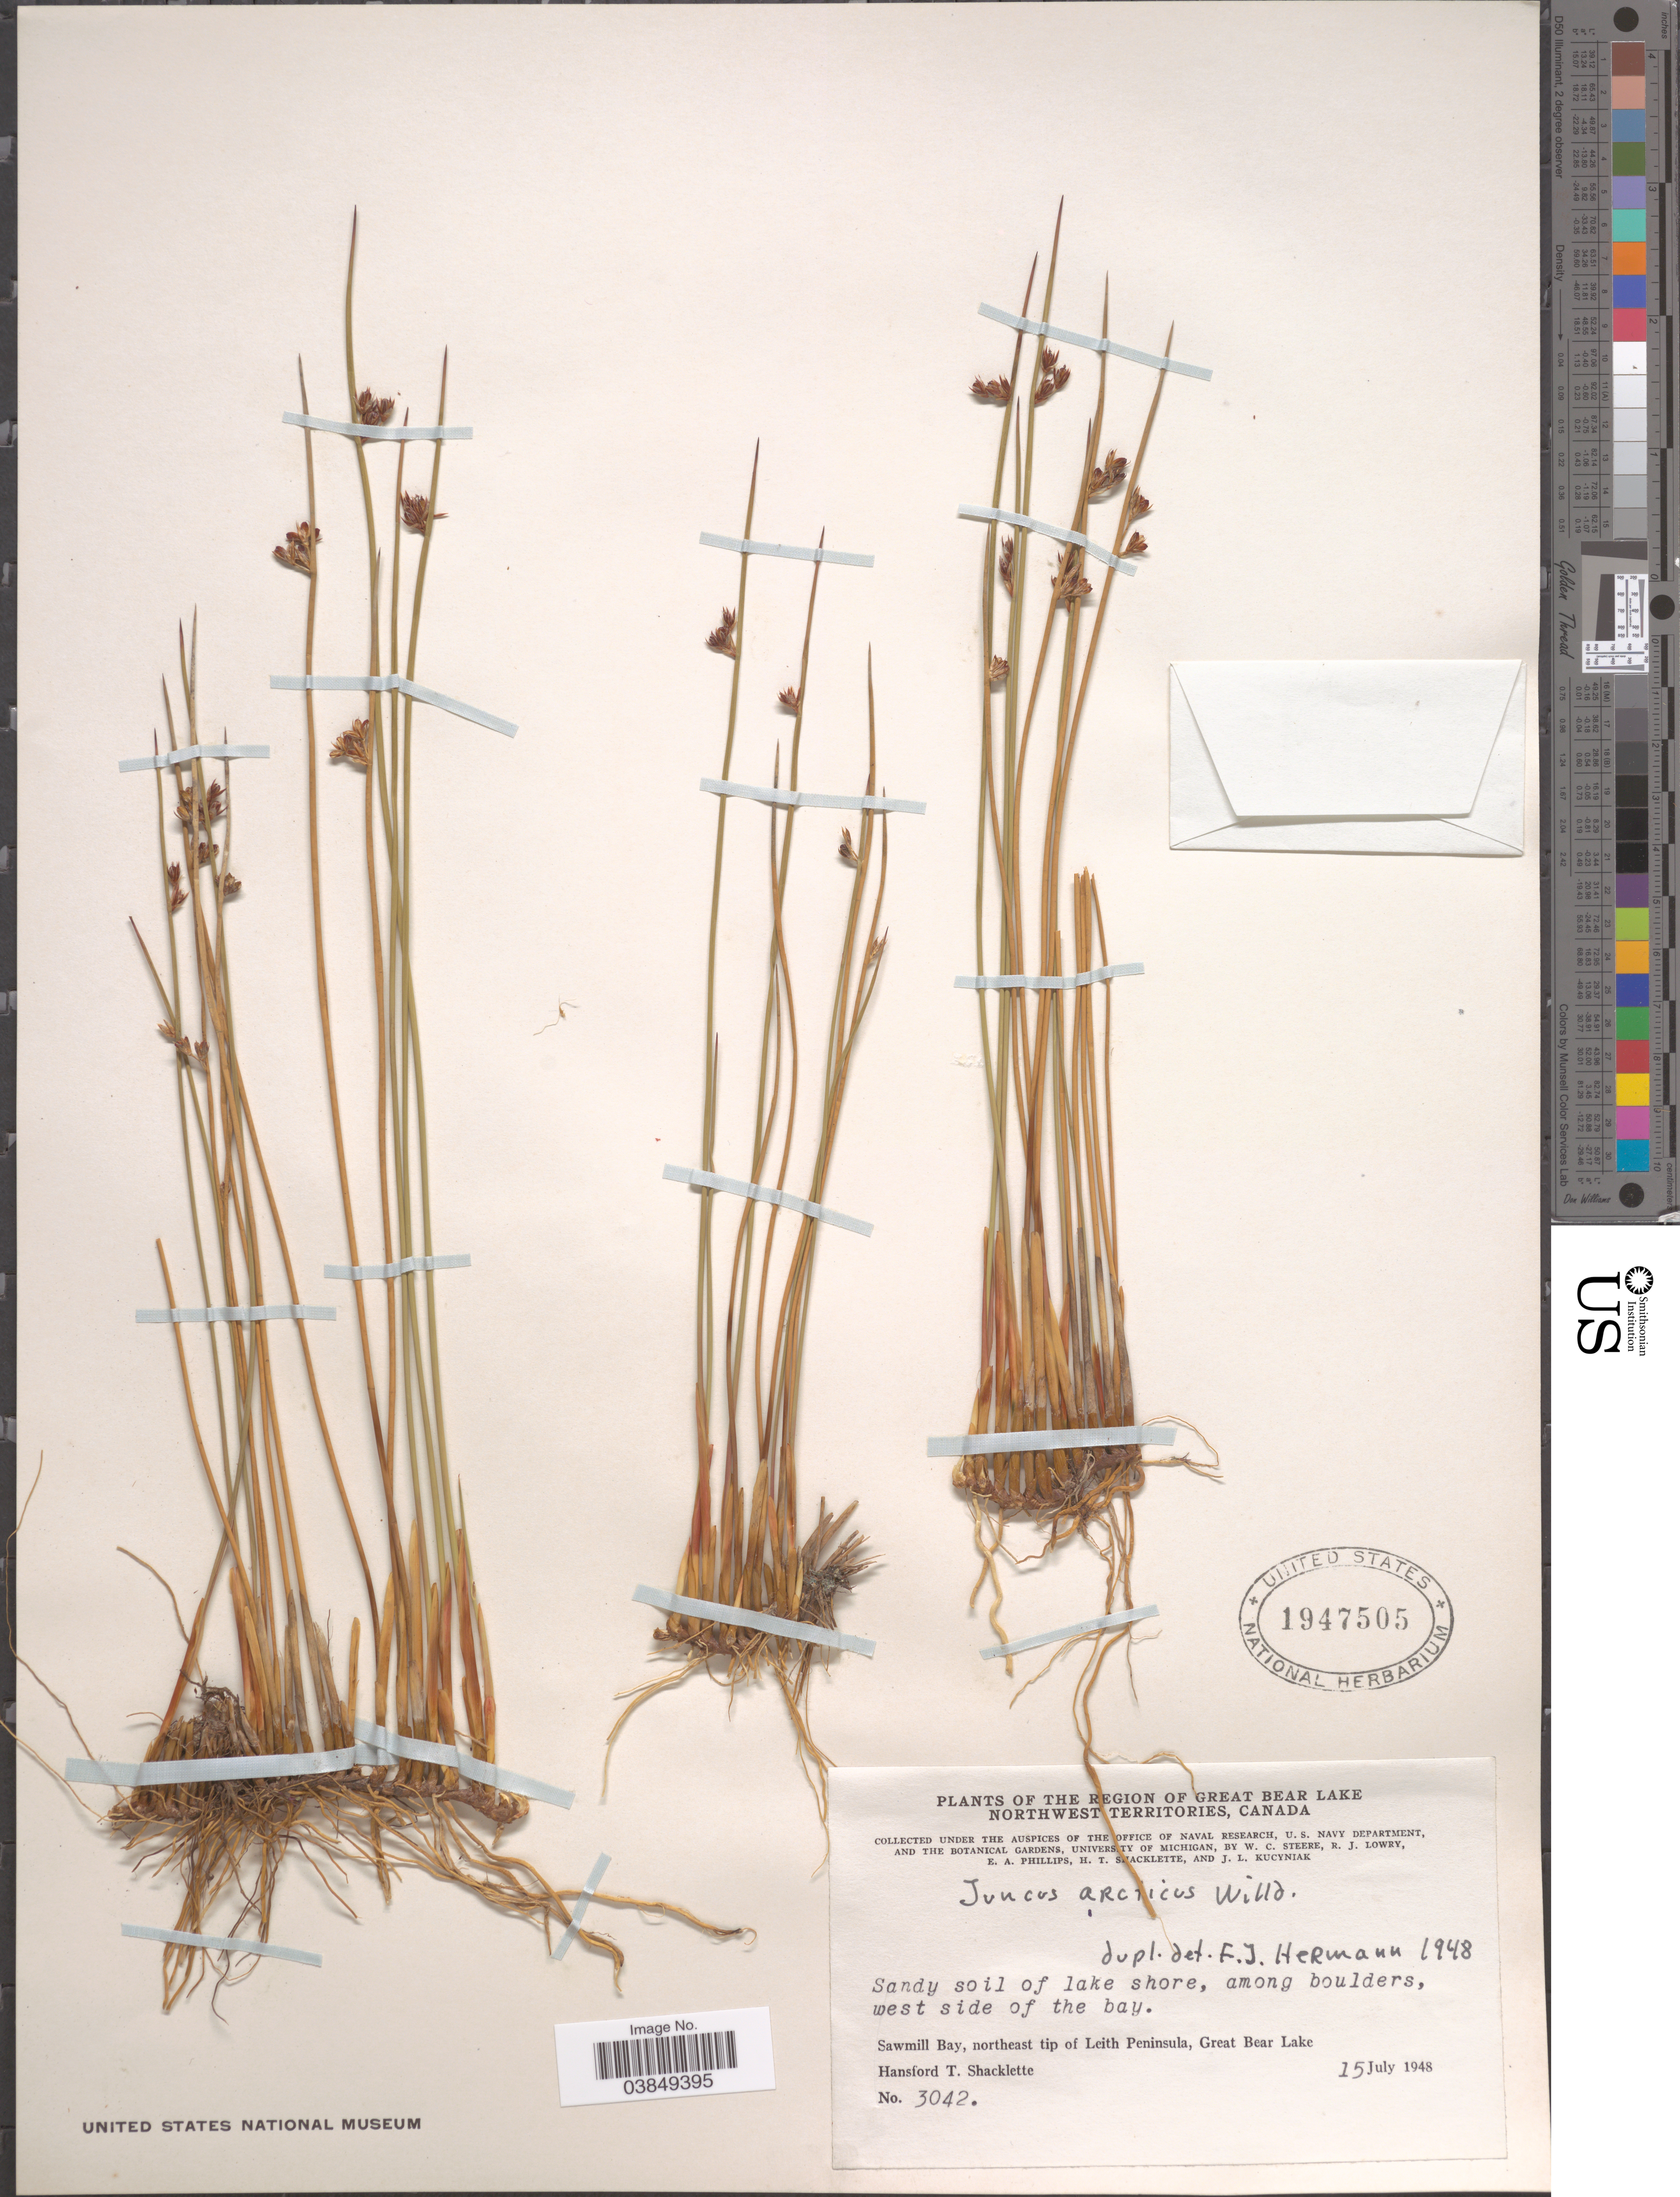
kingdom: Plantae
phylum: Tracheophyta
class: Liliopsida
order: Poales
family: Juncaceae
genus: Juncus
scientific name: Juncus arcticus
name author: Willd.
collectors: H. Shacklette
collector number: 3042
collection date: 1948-07-15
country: Canada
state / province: Northwest Territories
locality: Region of Great Bear Lake. West side of the bay. Sawmill Bay, northeast tip of Leith Peninsula, Great Bear Lake.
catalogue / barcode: US 1947505